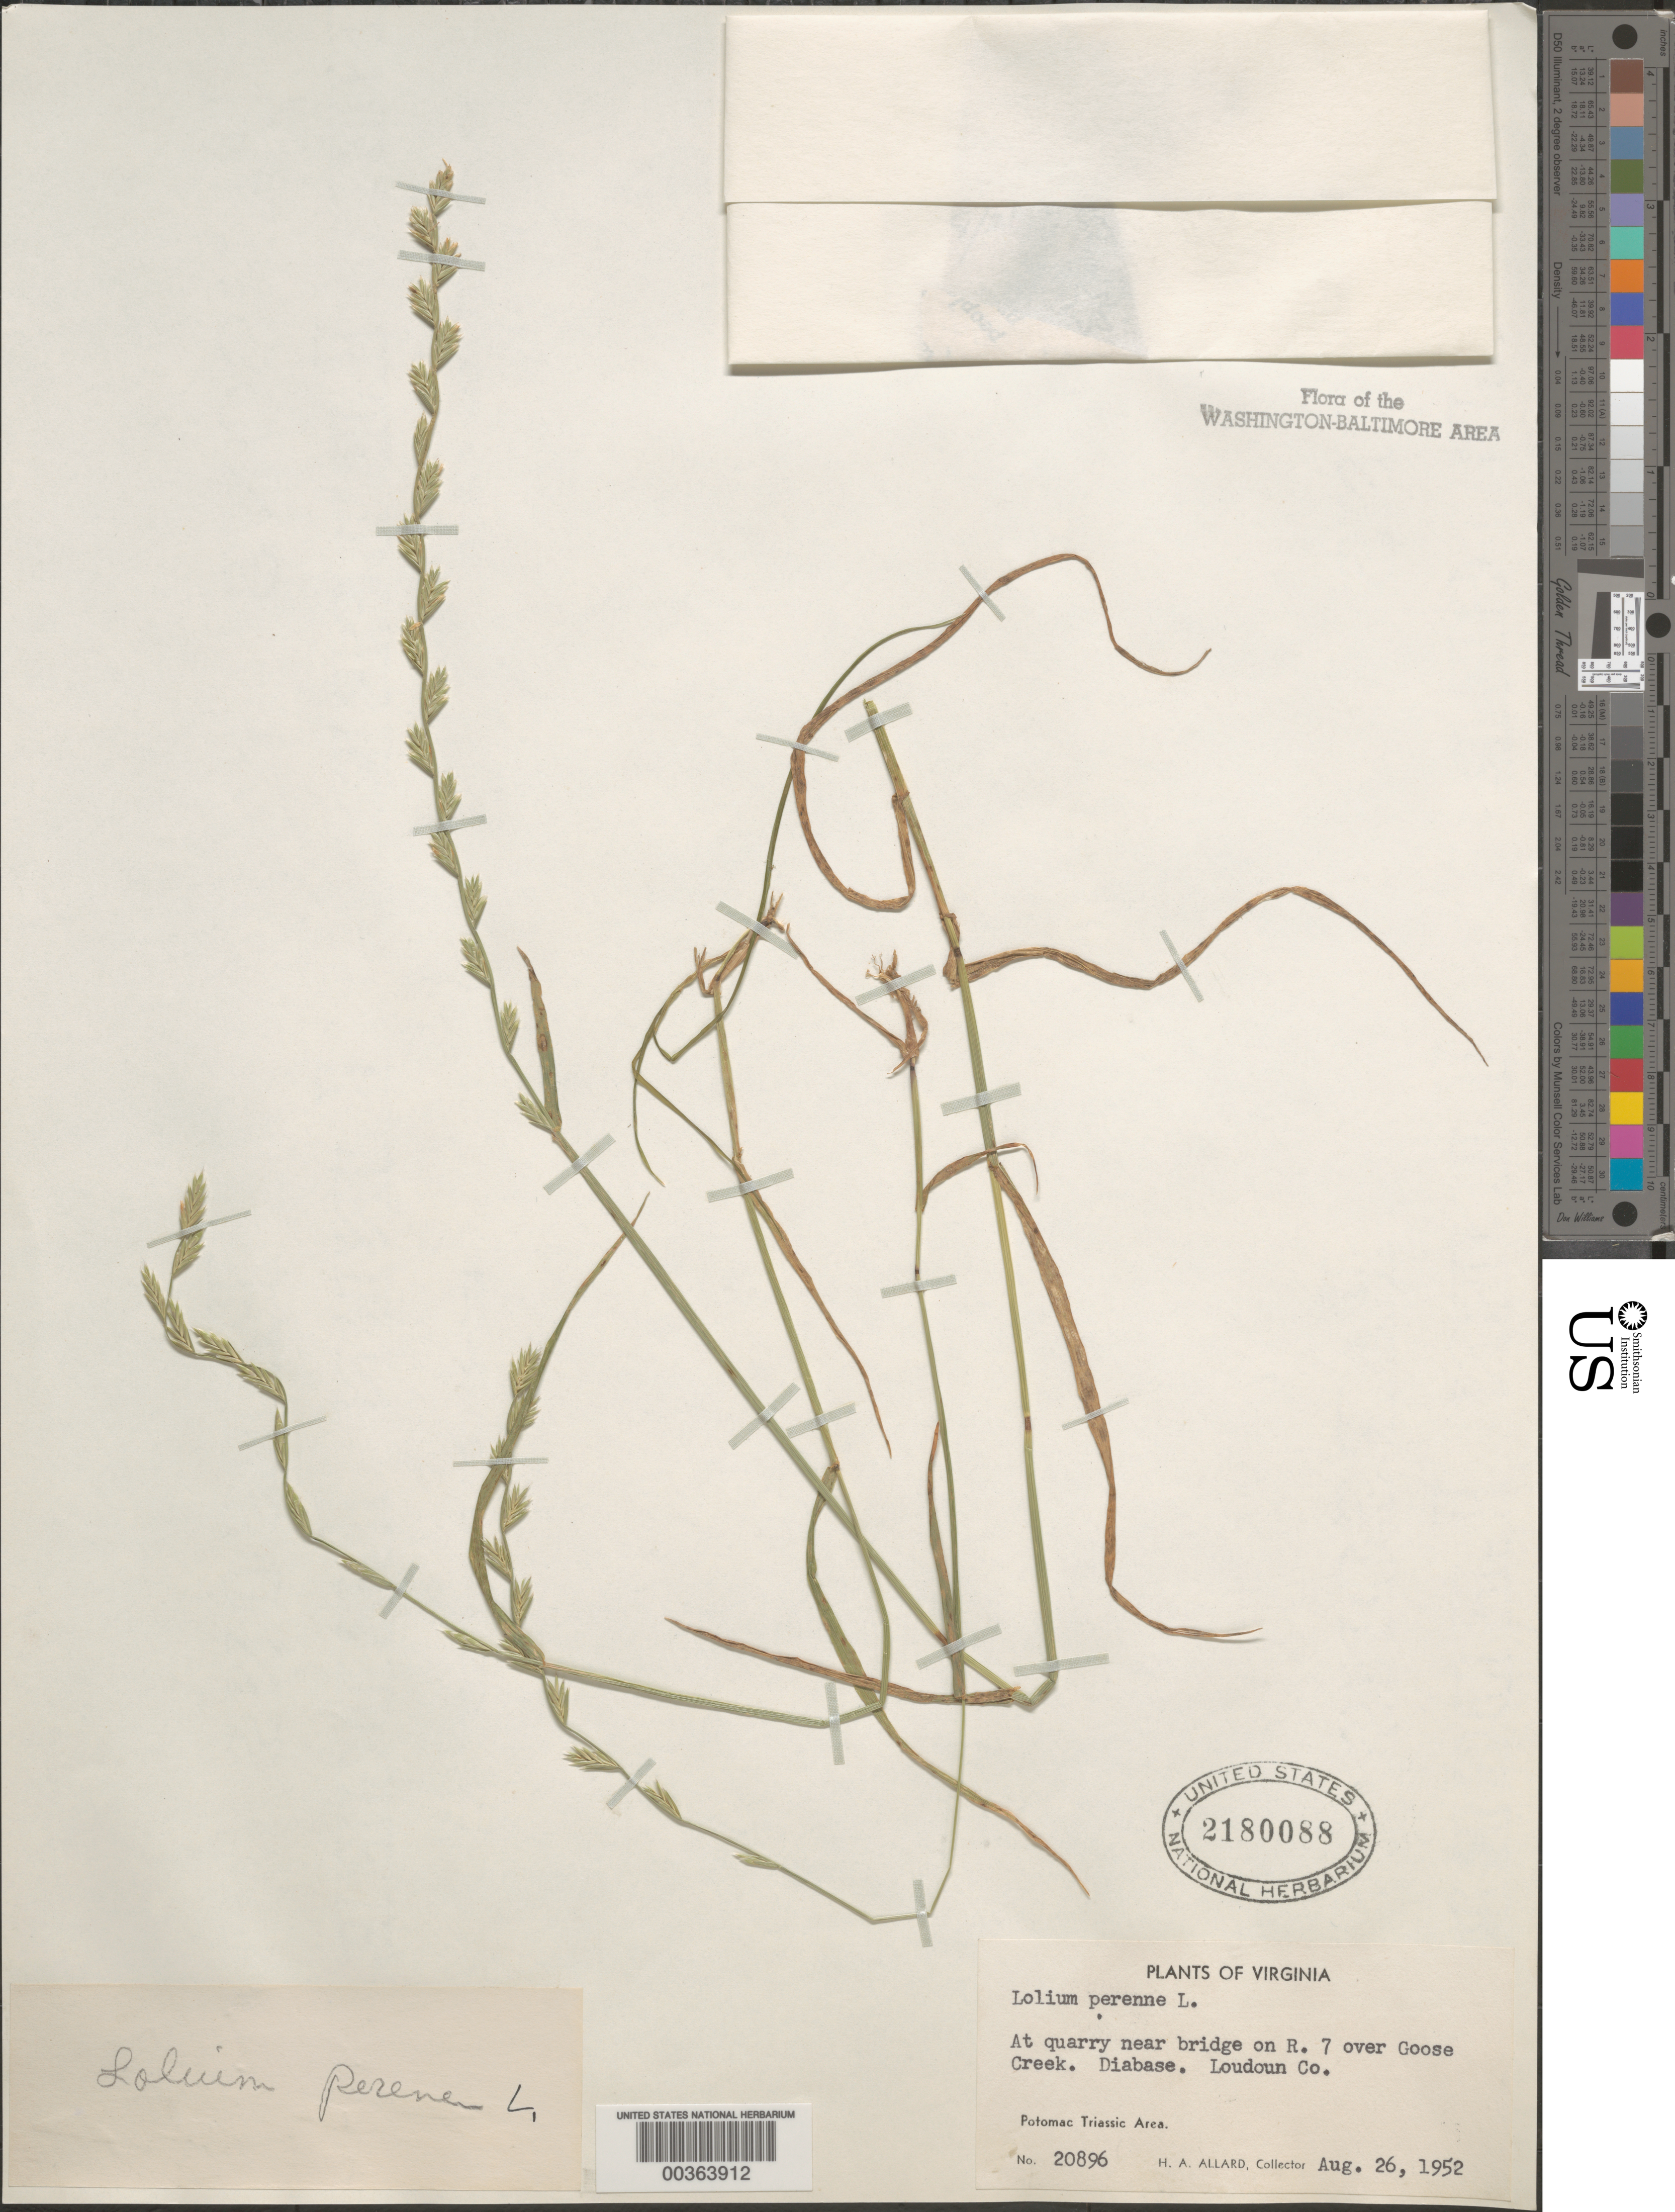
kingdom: Plantae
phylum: Tracheophyta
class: Liliopsida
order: Poales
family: Poaceae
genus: Lolium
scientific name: Lolium perenne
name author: L.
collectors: H. A. Allard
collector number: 20896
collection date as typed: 26 Aug 1952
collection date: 1952-08-26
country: United States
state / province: Virginia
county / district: Loudoun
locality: Route 7, Goose Creek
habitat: At quarry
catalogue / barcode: US 2180088